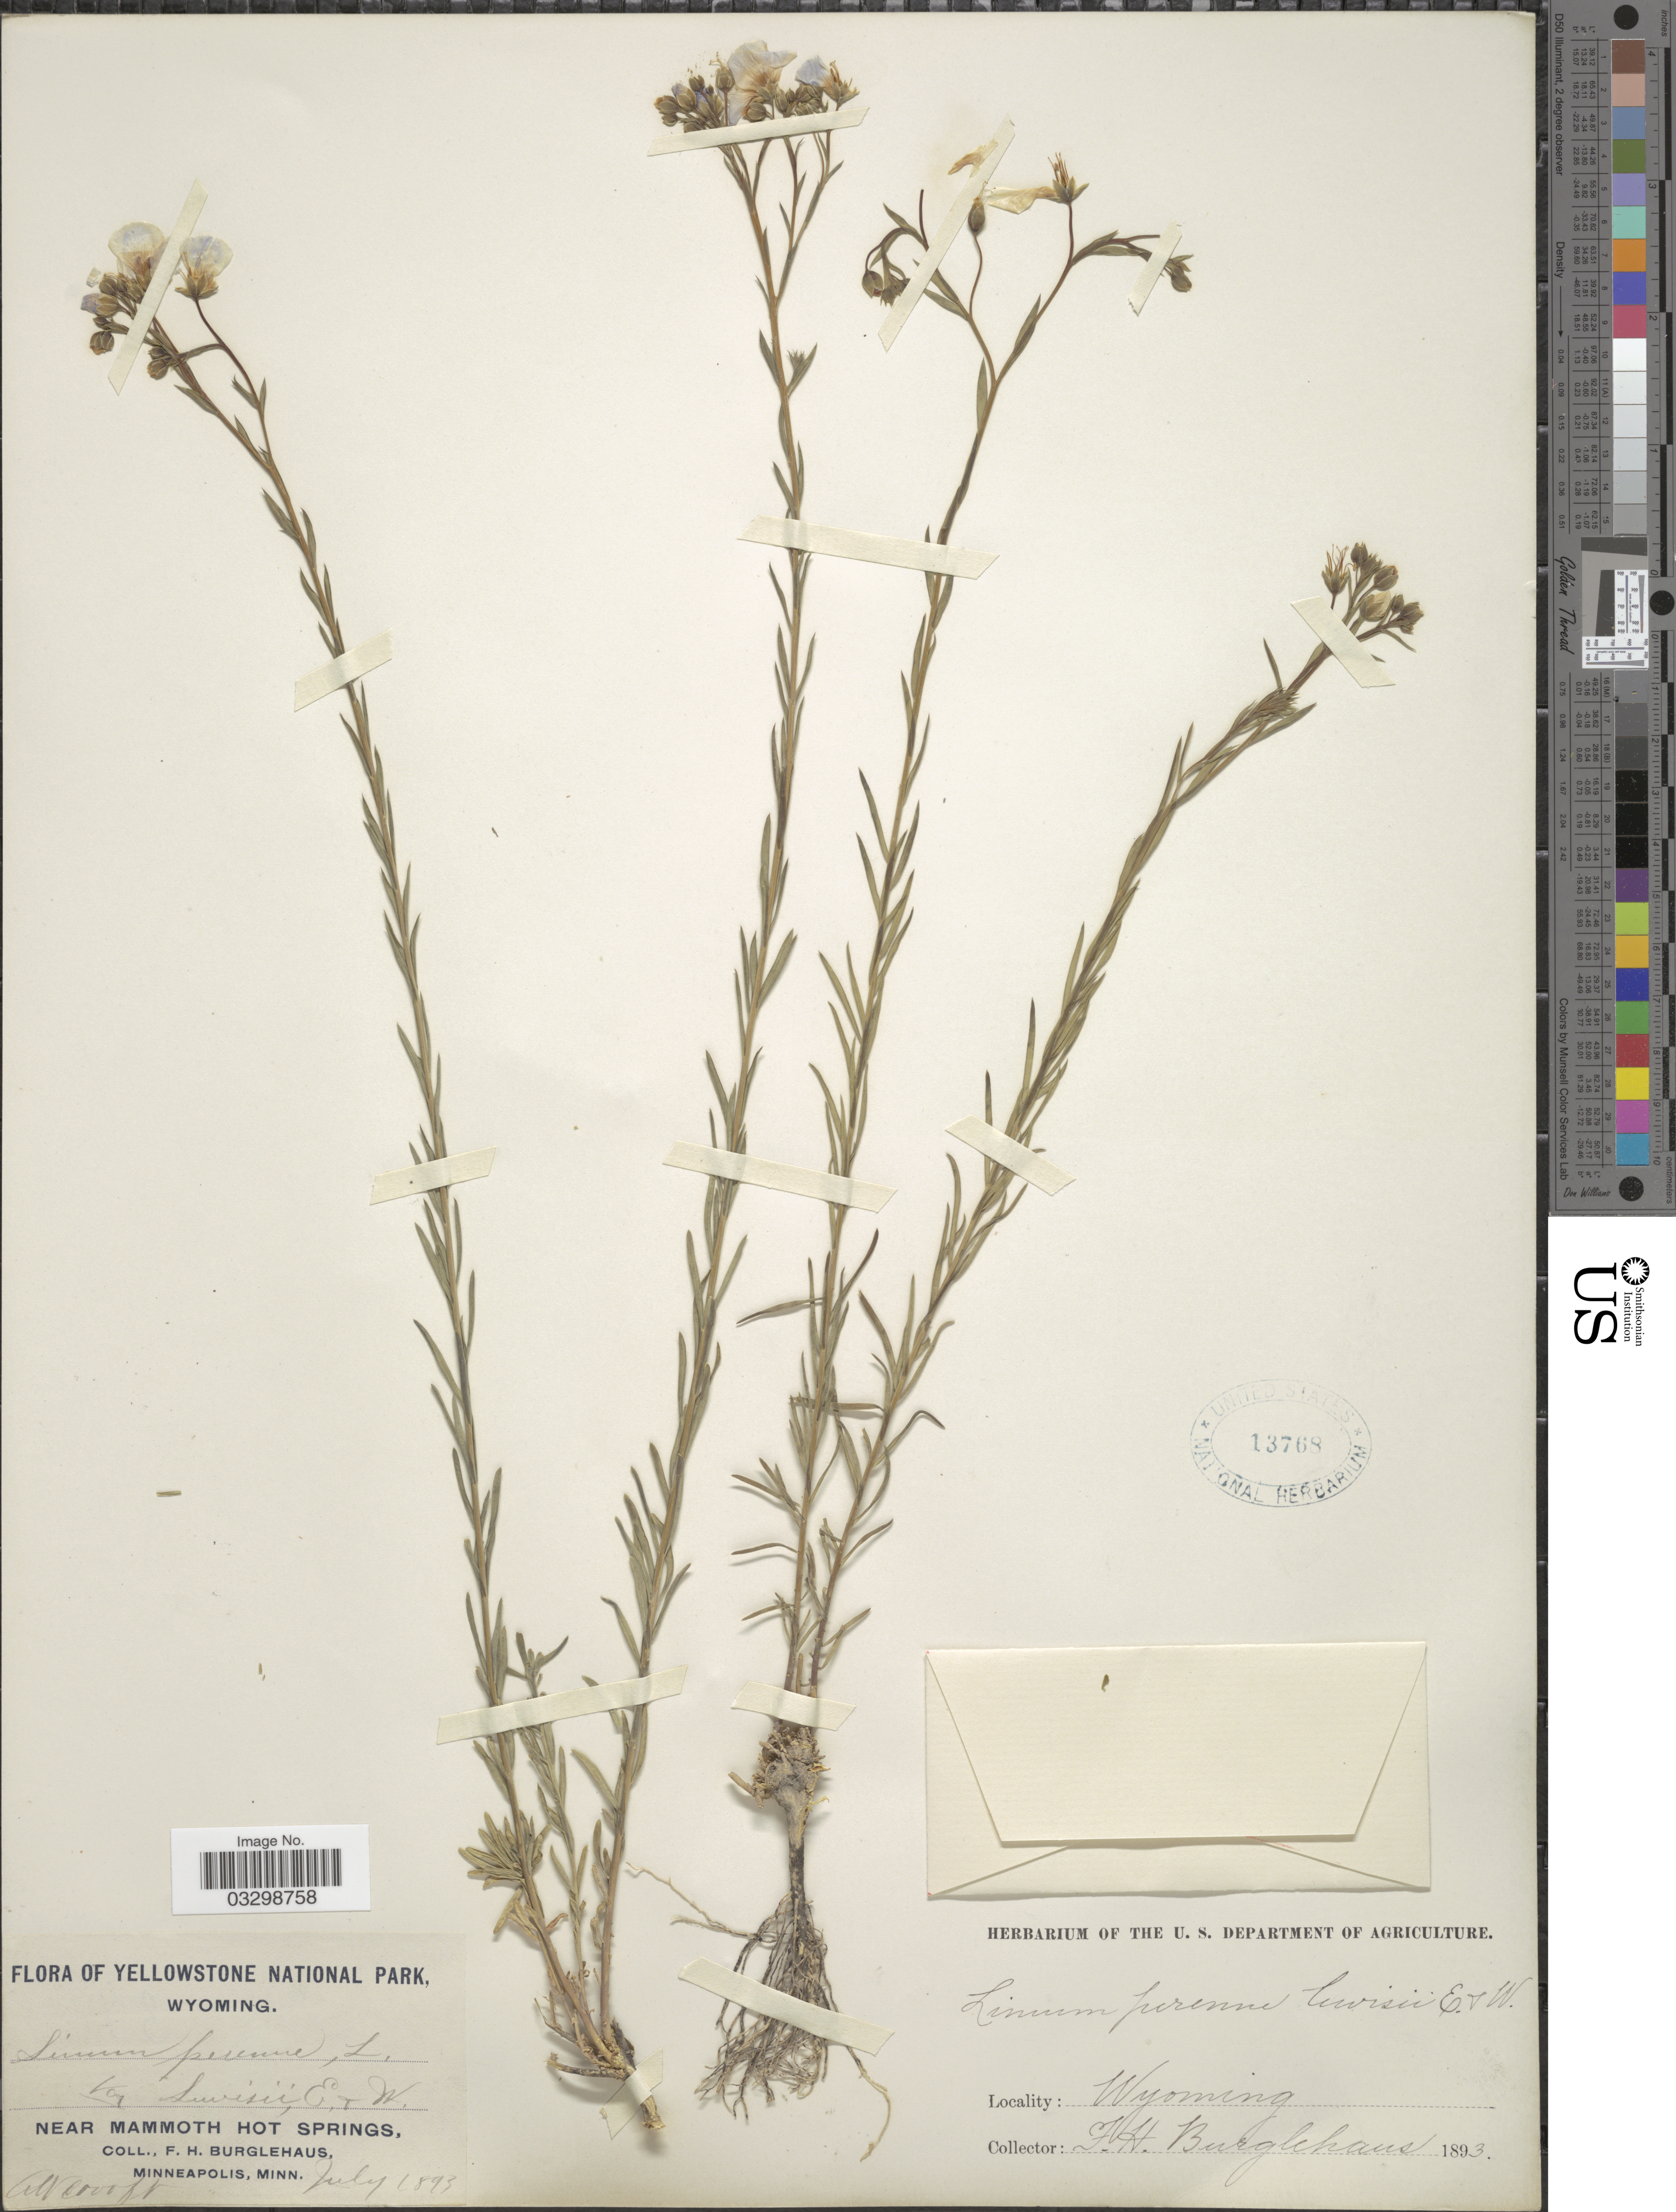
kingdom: Plantae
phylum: Tracheophyta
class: Magnoliopsida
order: Malpighiales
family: Linaceae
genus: Linum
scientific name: Linum lewisii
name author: Pursh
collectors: F. Burglehaus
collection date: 1893-07-01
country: United States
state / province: Wyoming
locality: Yellowstone National Park. Near Mammoth Hot Springs.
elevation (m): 1829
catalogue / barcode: US 13768